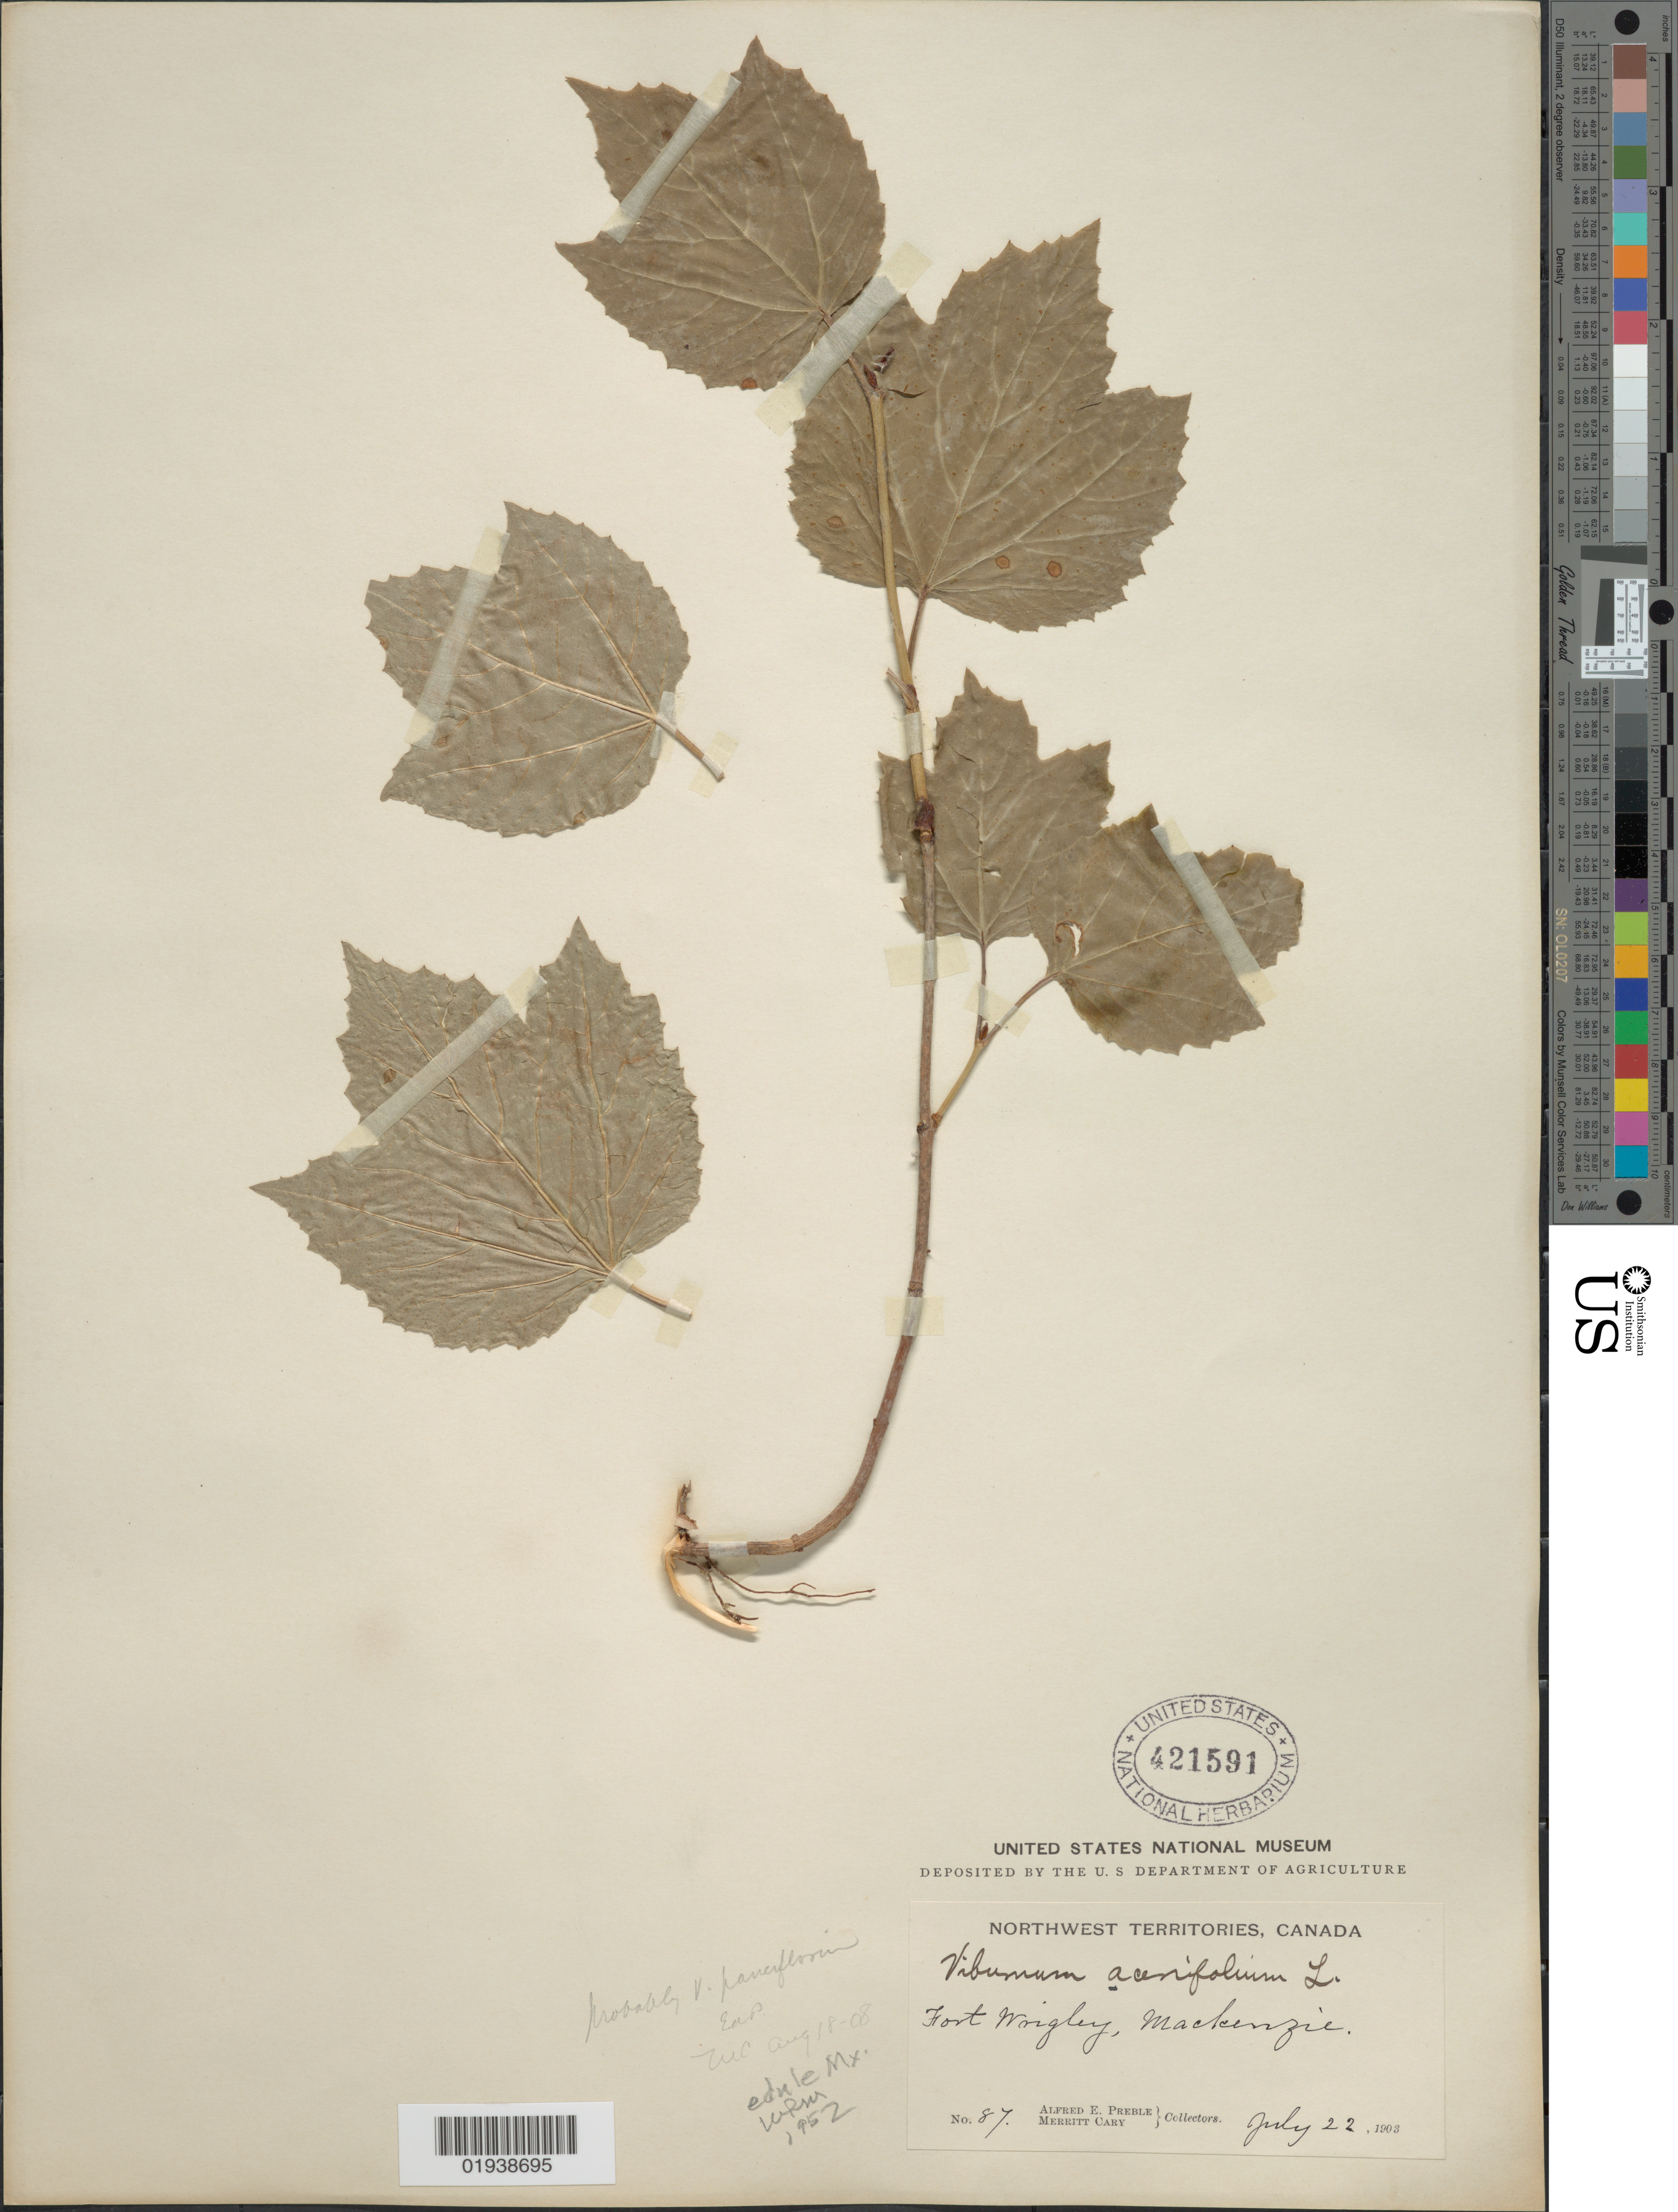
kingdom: Plantae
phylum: Tracheophyta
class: Magnoliopsida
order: Dipsacales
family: Viburnaceae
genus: Viburnum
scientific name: Viburnum edule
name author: (Michx.) Raf.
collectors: A. Preble & M. Cary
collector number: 87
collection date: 1903-07-22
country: Canada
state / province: Northwest Territories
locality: Fort Wrigley, Mackenzie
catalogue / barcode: US 421591